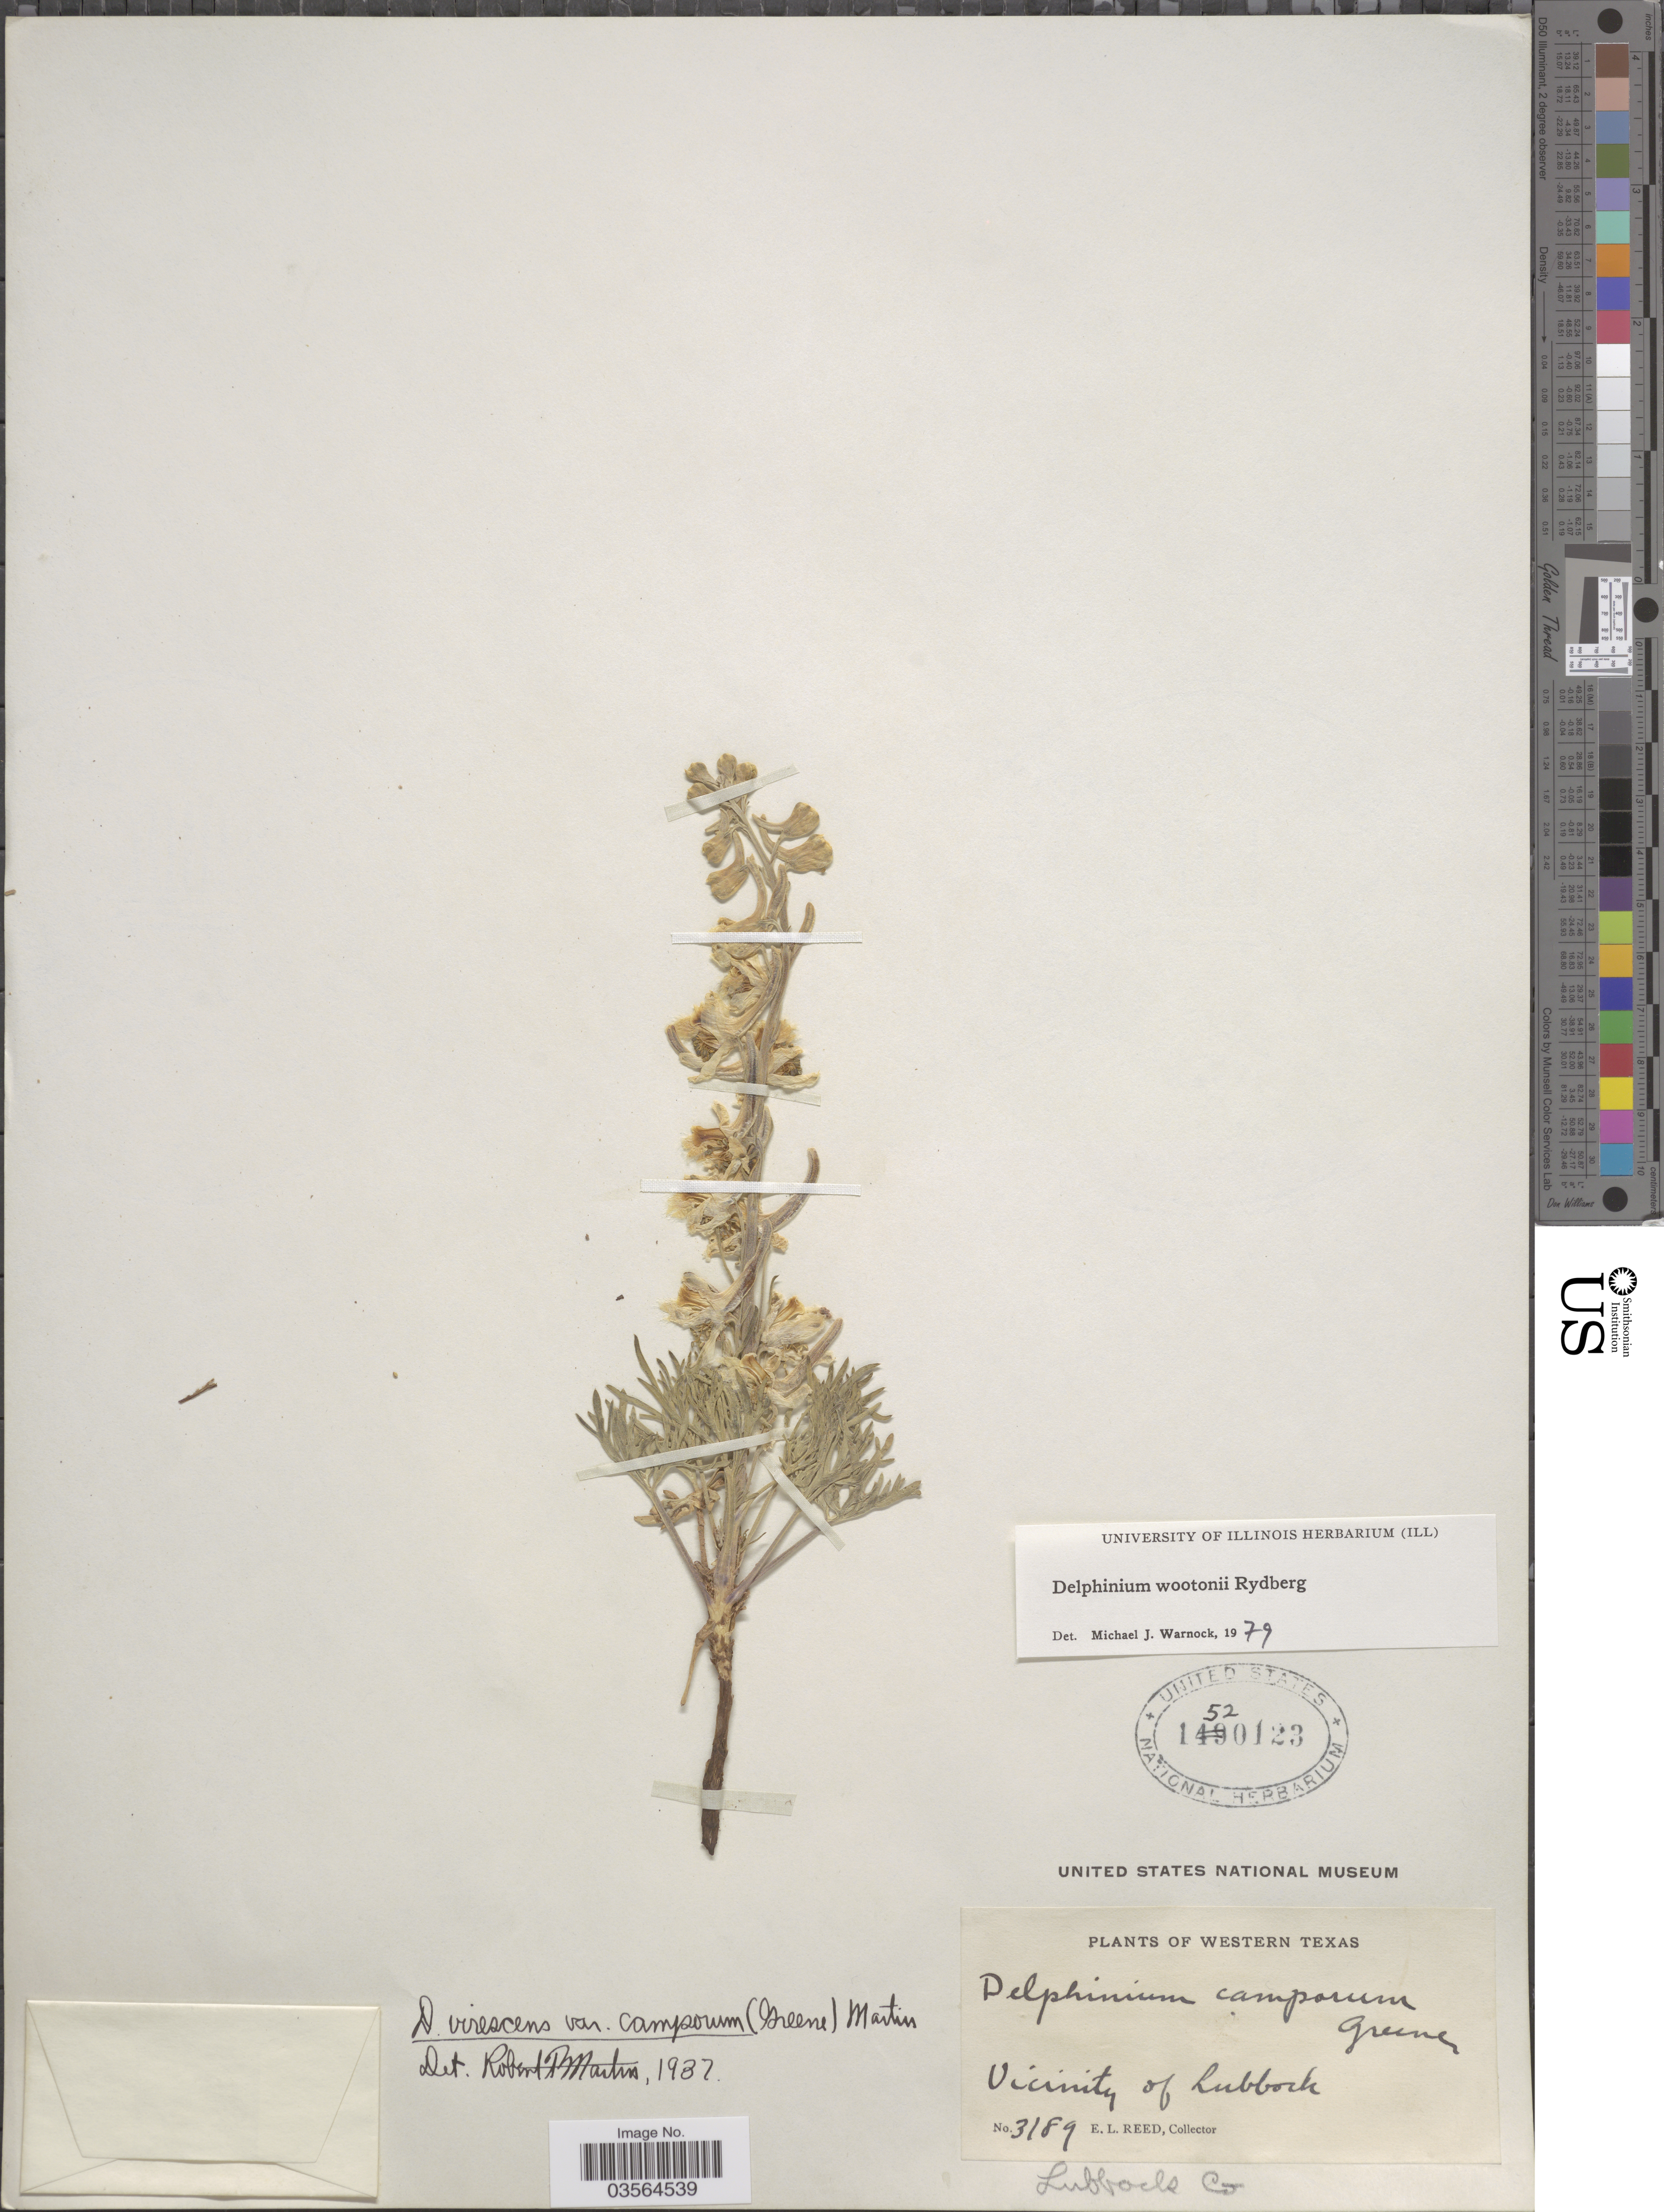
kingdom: Plantae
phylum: Tracheophyta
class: Magnoliopsida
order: Ranunculales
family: Ranunculaceae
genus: Delphinium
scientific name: Delphinium wootonii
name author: Rydb.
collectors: E. Reed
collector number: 3189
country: United States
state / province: Texas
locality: Western Texas. Vicinity of Lubbock. Lubbock Co.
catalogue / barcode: US 1520123